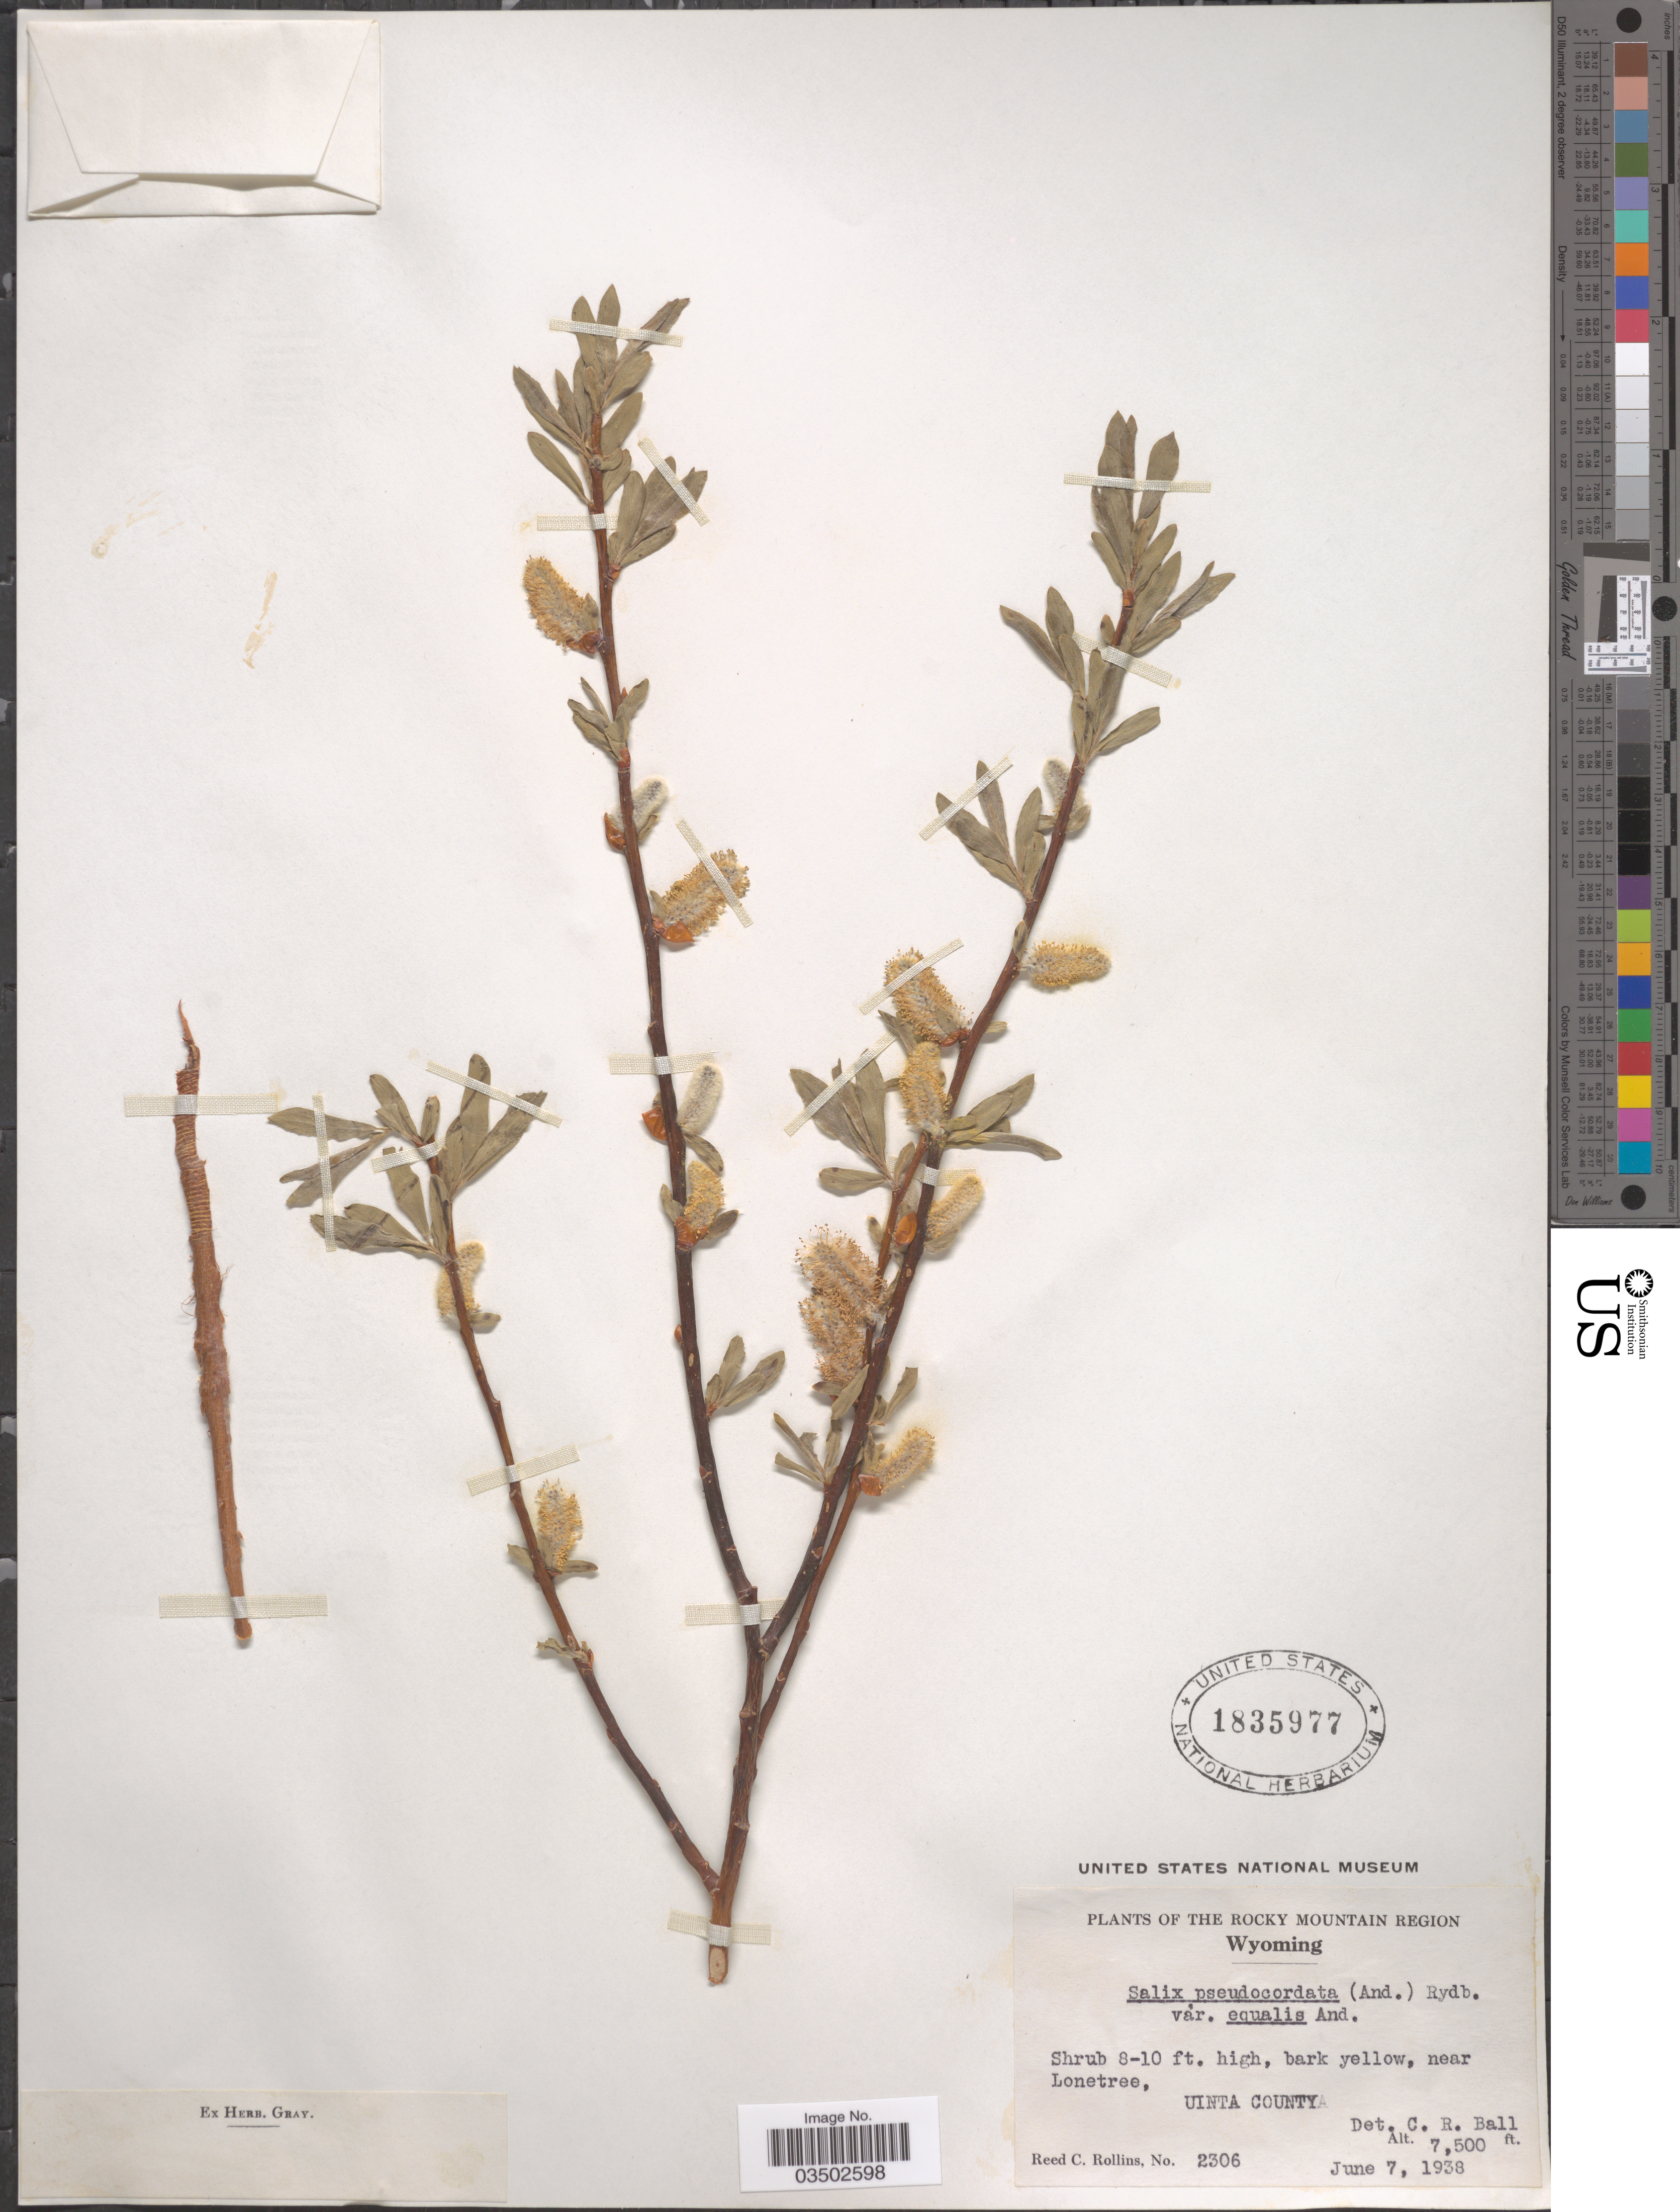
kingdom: Plantae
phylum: Tracheophyta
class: Magnoliopsida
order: Malpighiales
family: Salicaceae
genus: Salix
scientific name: Salix pseudocordata var. aequalis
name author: (Andersson) C.R. Ball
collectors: R. C. Rollins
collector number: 2306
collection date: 1938-06-07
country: United States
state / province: Wyoming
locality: The Rocky Mountain Region. Near Lonetree, Uinta County.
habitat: near Lonetree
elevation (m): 2286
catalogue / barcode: US 1835977